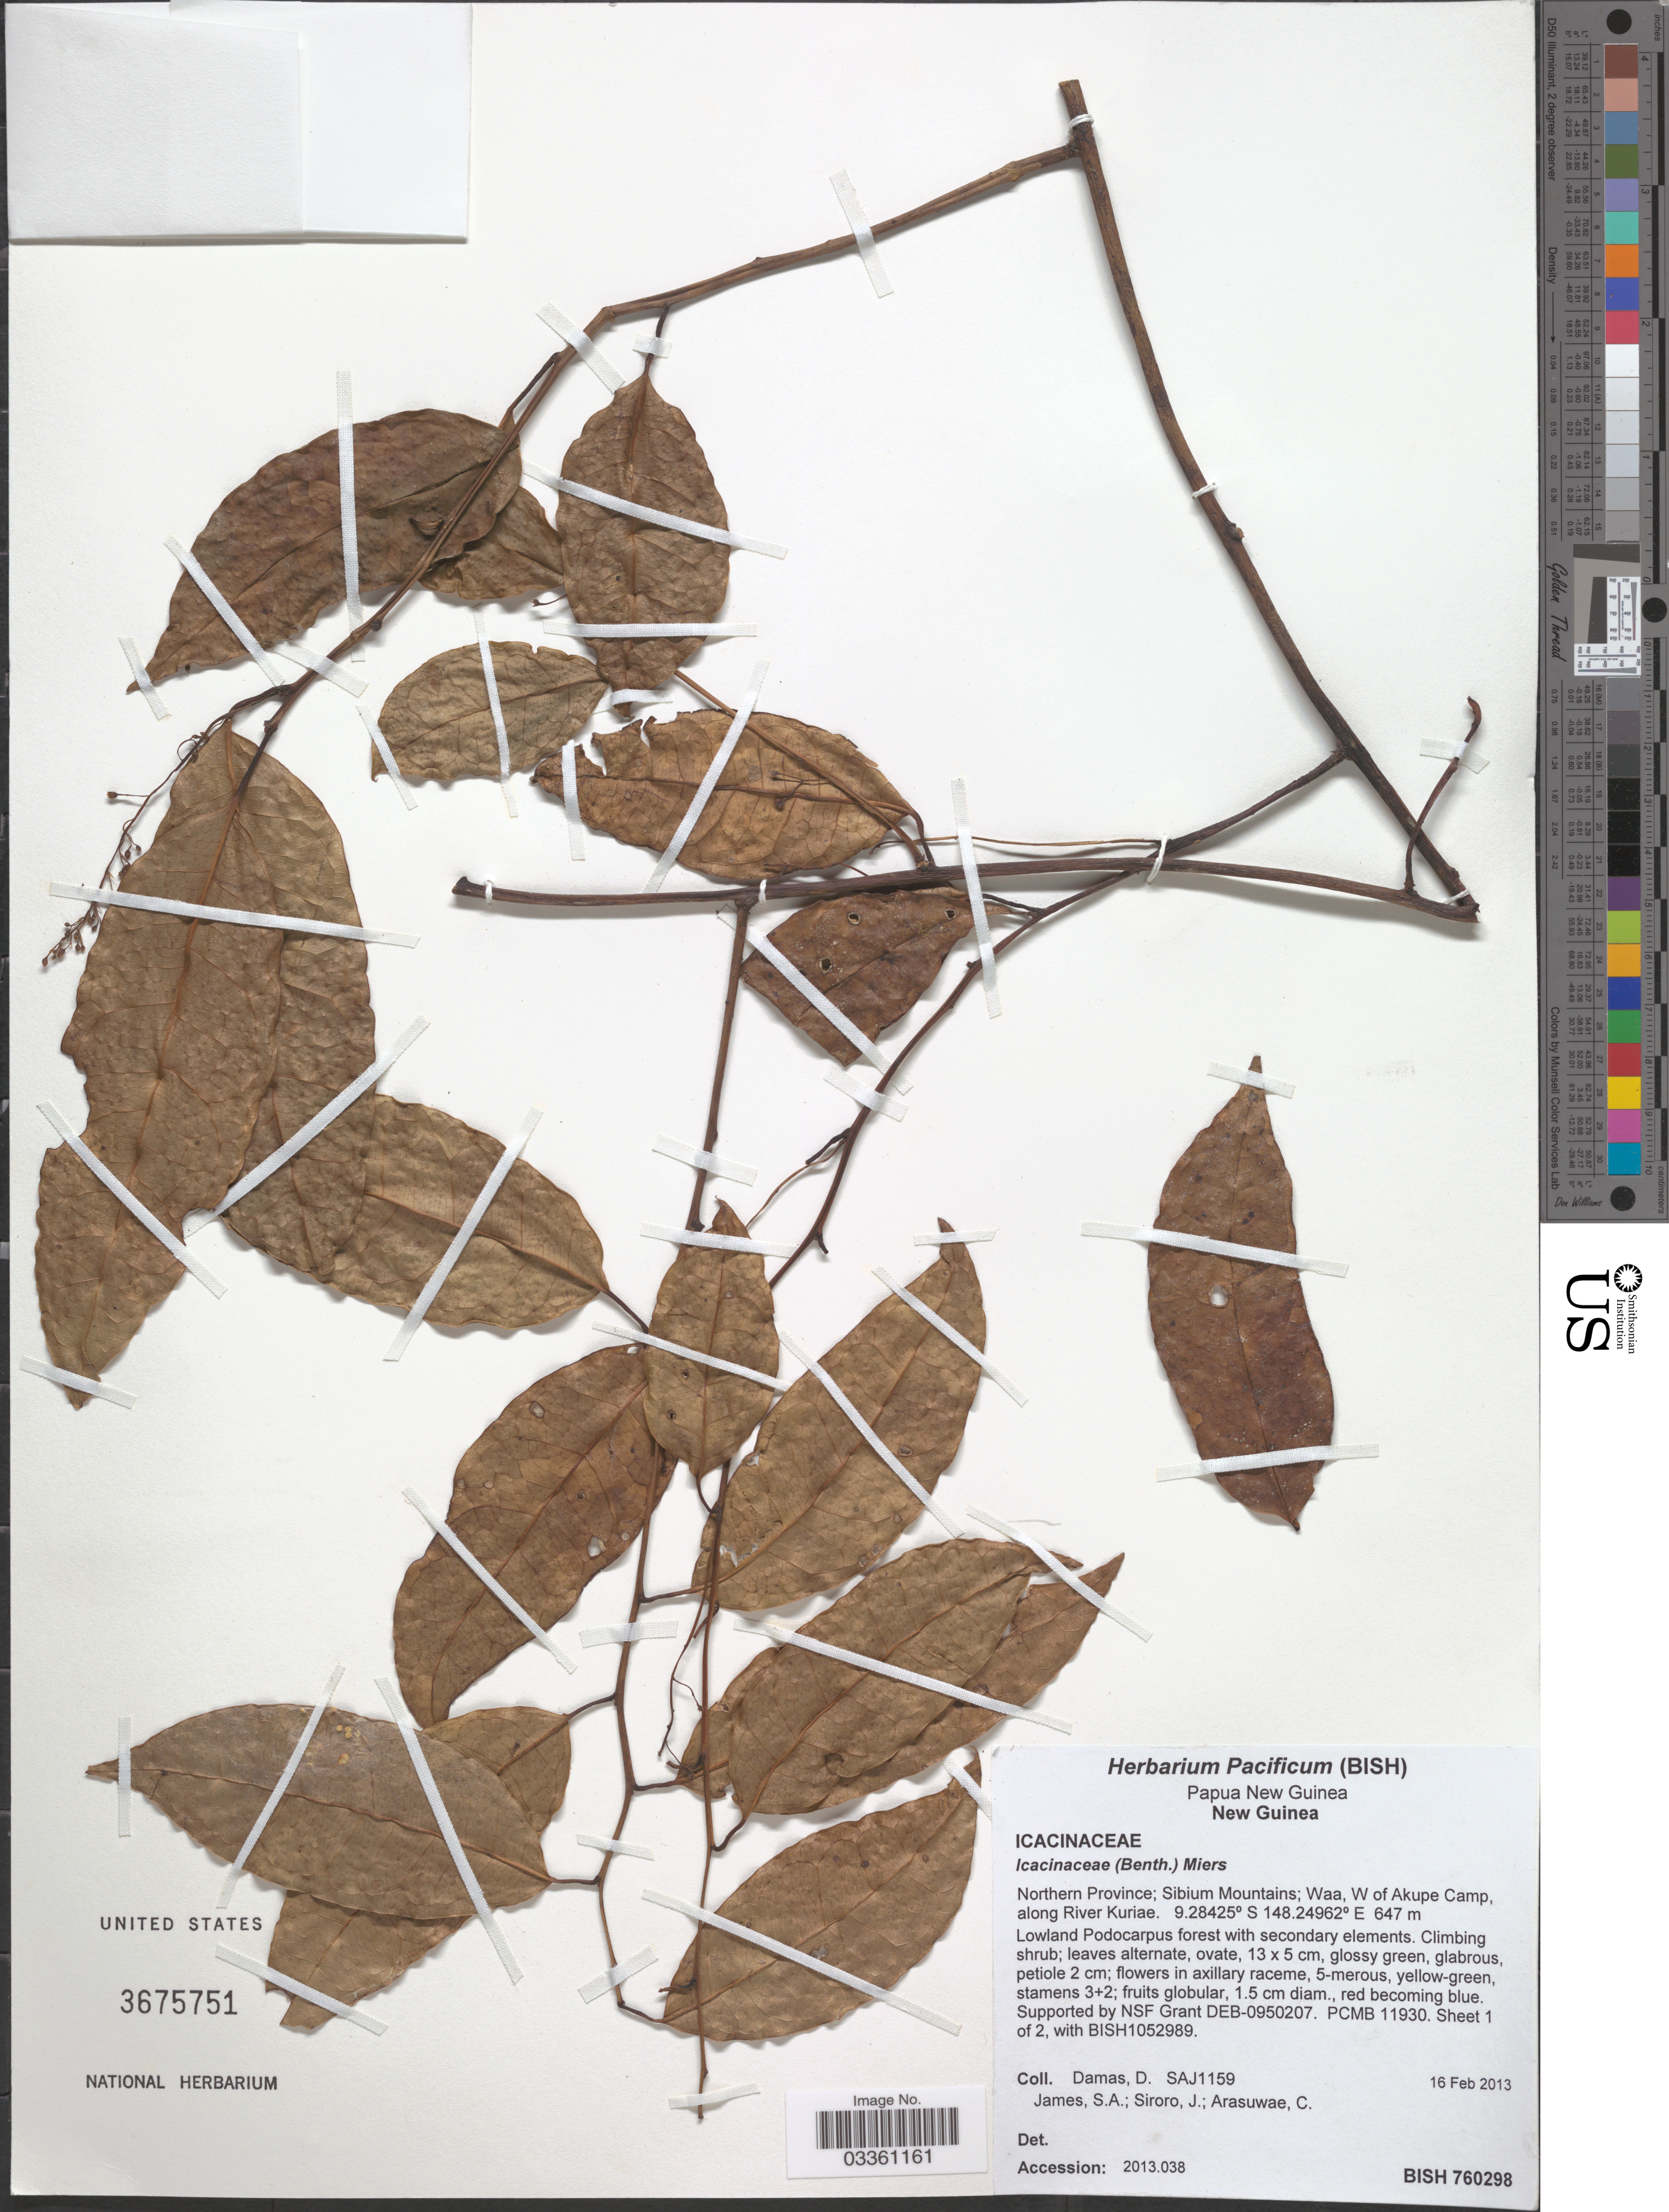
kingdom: Plantae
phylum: Tracheophyta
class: Magnoliopsida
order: Icacinales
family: Icacinaceae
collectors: D. Damas, S. James, J. Siroro & C. Arasuwae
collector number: SAJ1159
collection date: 2013-02-16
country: Papua New Guinea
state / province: Northern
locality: New Guinea. Sibium Mountains; Waa, W of Akupe Camp, along River Kuriae.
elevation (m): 647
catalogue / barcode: US 3675751